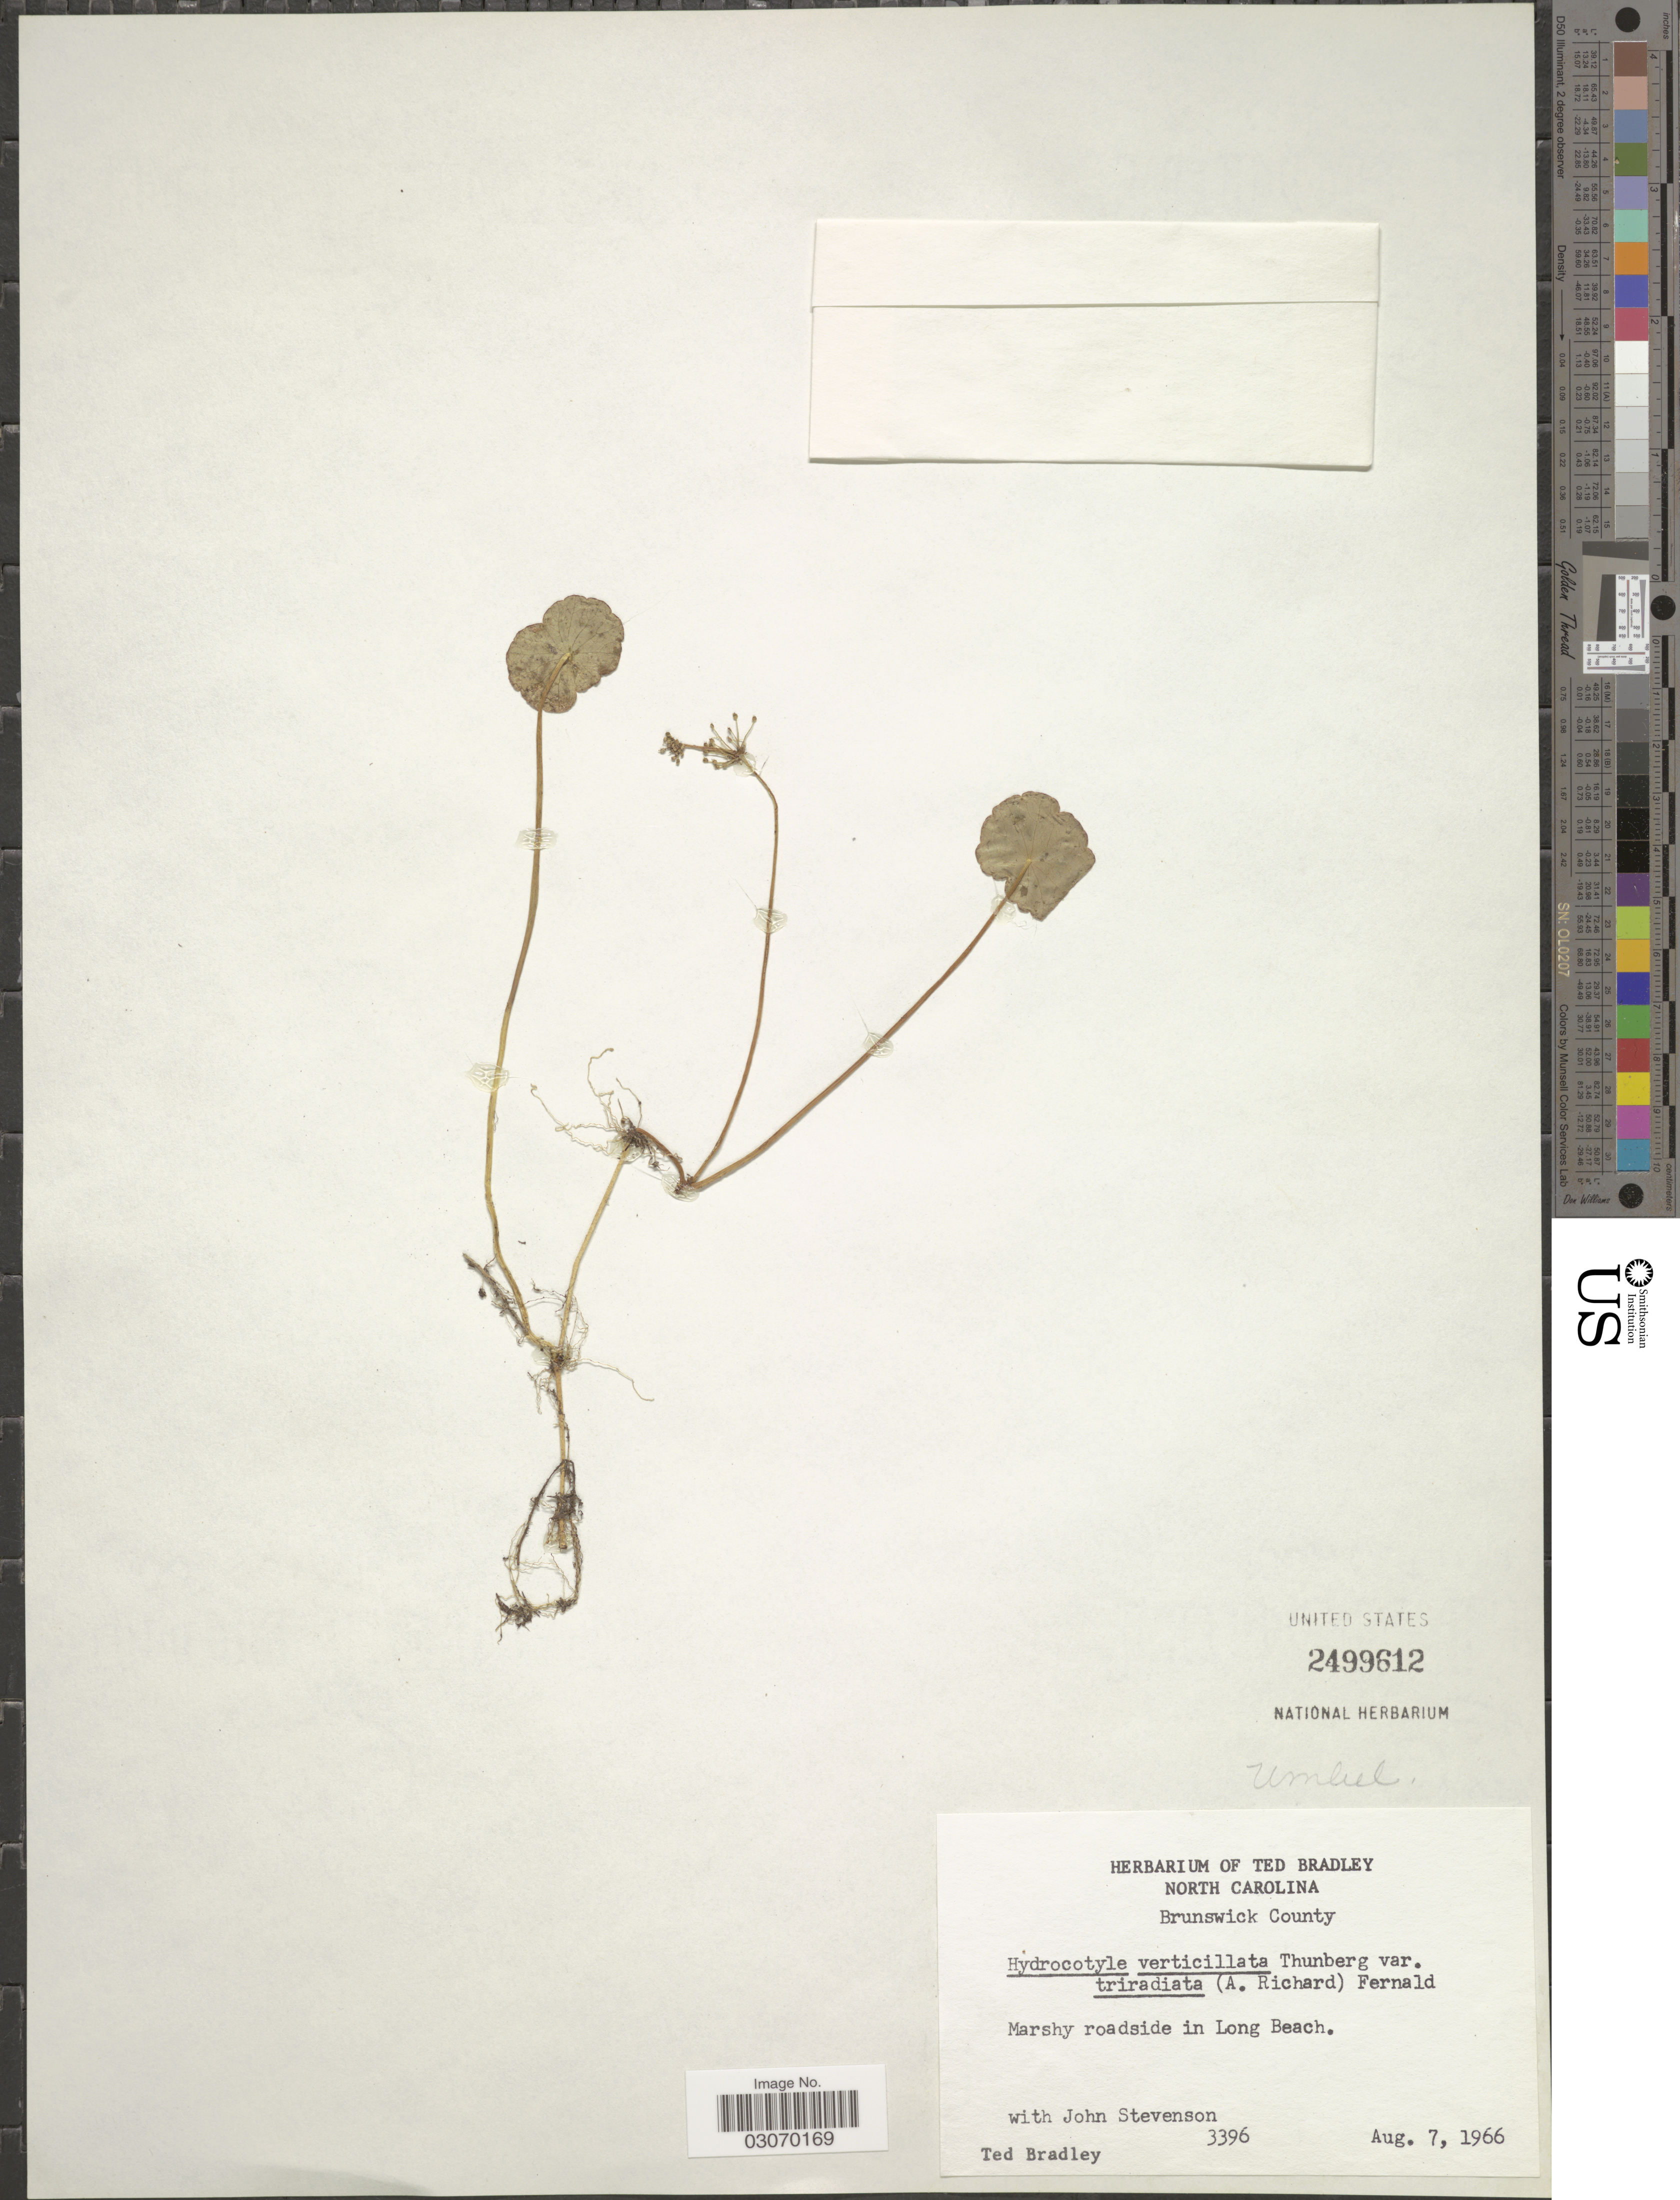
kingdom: Plantae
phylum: Tracheophyta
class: Magnoliopsida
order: Apiales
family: Araliaceae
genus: Hydrocotyle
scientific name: Hydrocotyle verticillata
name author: Thunb.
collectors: T. Bradley & J. Stevenson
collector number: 3396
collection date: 1966-08-07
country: United States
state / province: North Carolina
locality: Brunswick County. Marshy roadside in Long Beach.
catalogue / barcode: US 2499612